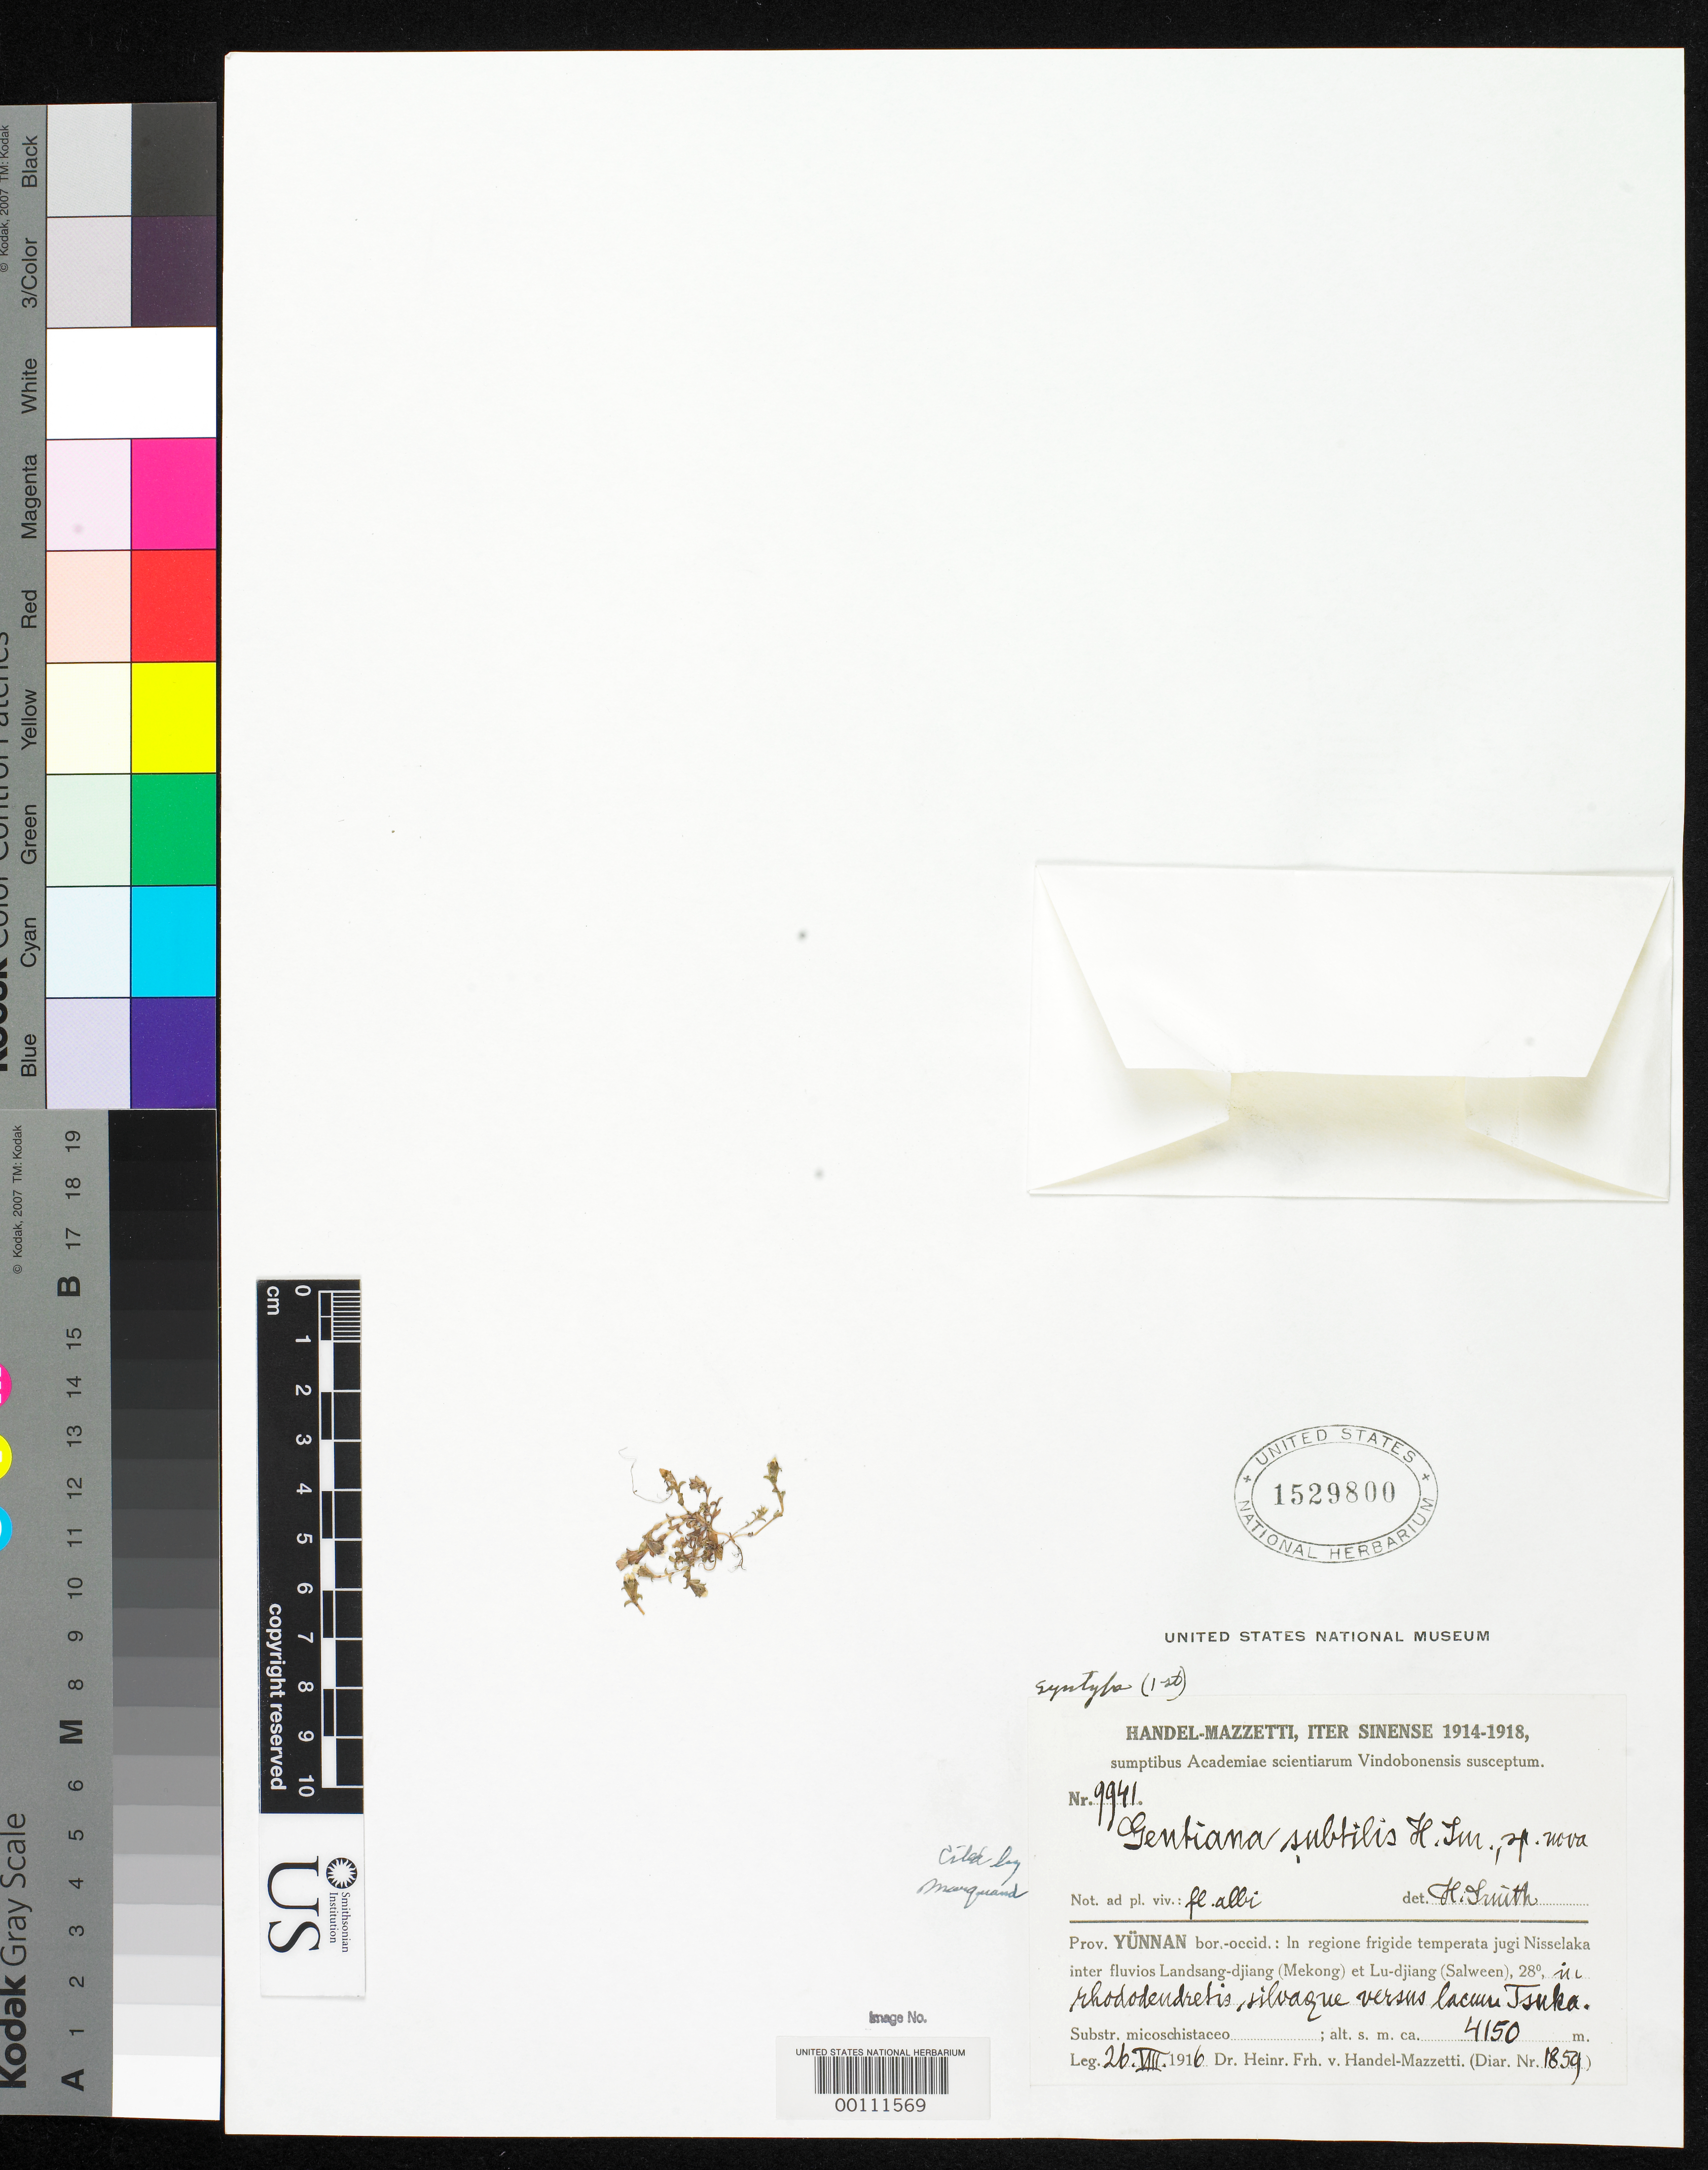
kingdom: Plantae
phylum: Tracheophyta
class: Magnoliopsida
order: Gentianales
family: Gentianaceae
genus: Gentiana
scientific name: Gentiana subtilis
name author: Harry Sm.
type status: Syntype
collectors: H. Handel-Mazzetti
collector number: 9941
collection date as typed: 26 Aug 1916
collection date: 1916-08-26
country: China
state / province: Yunnan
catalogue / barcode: US 1529800